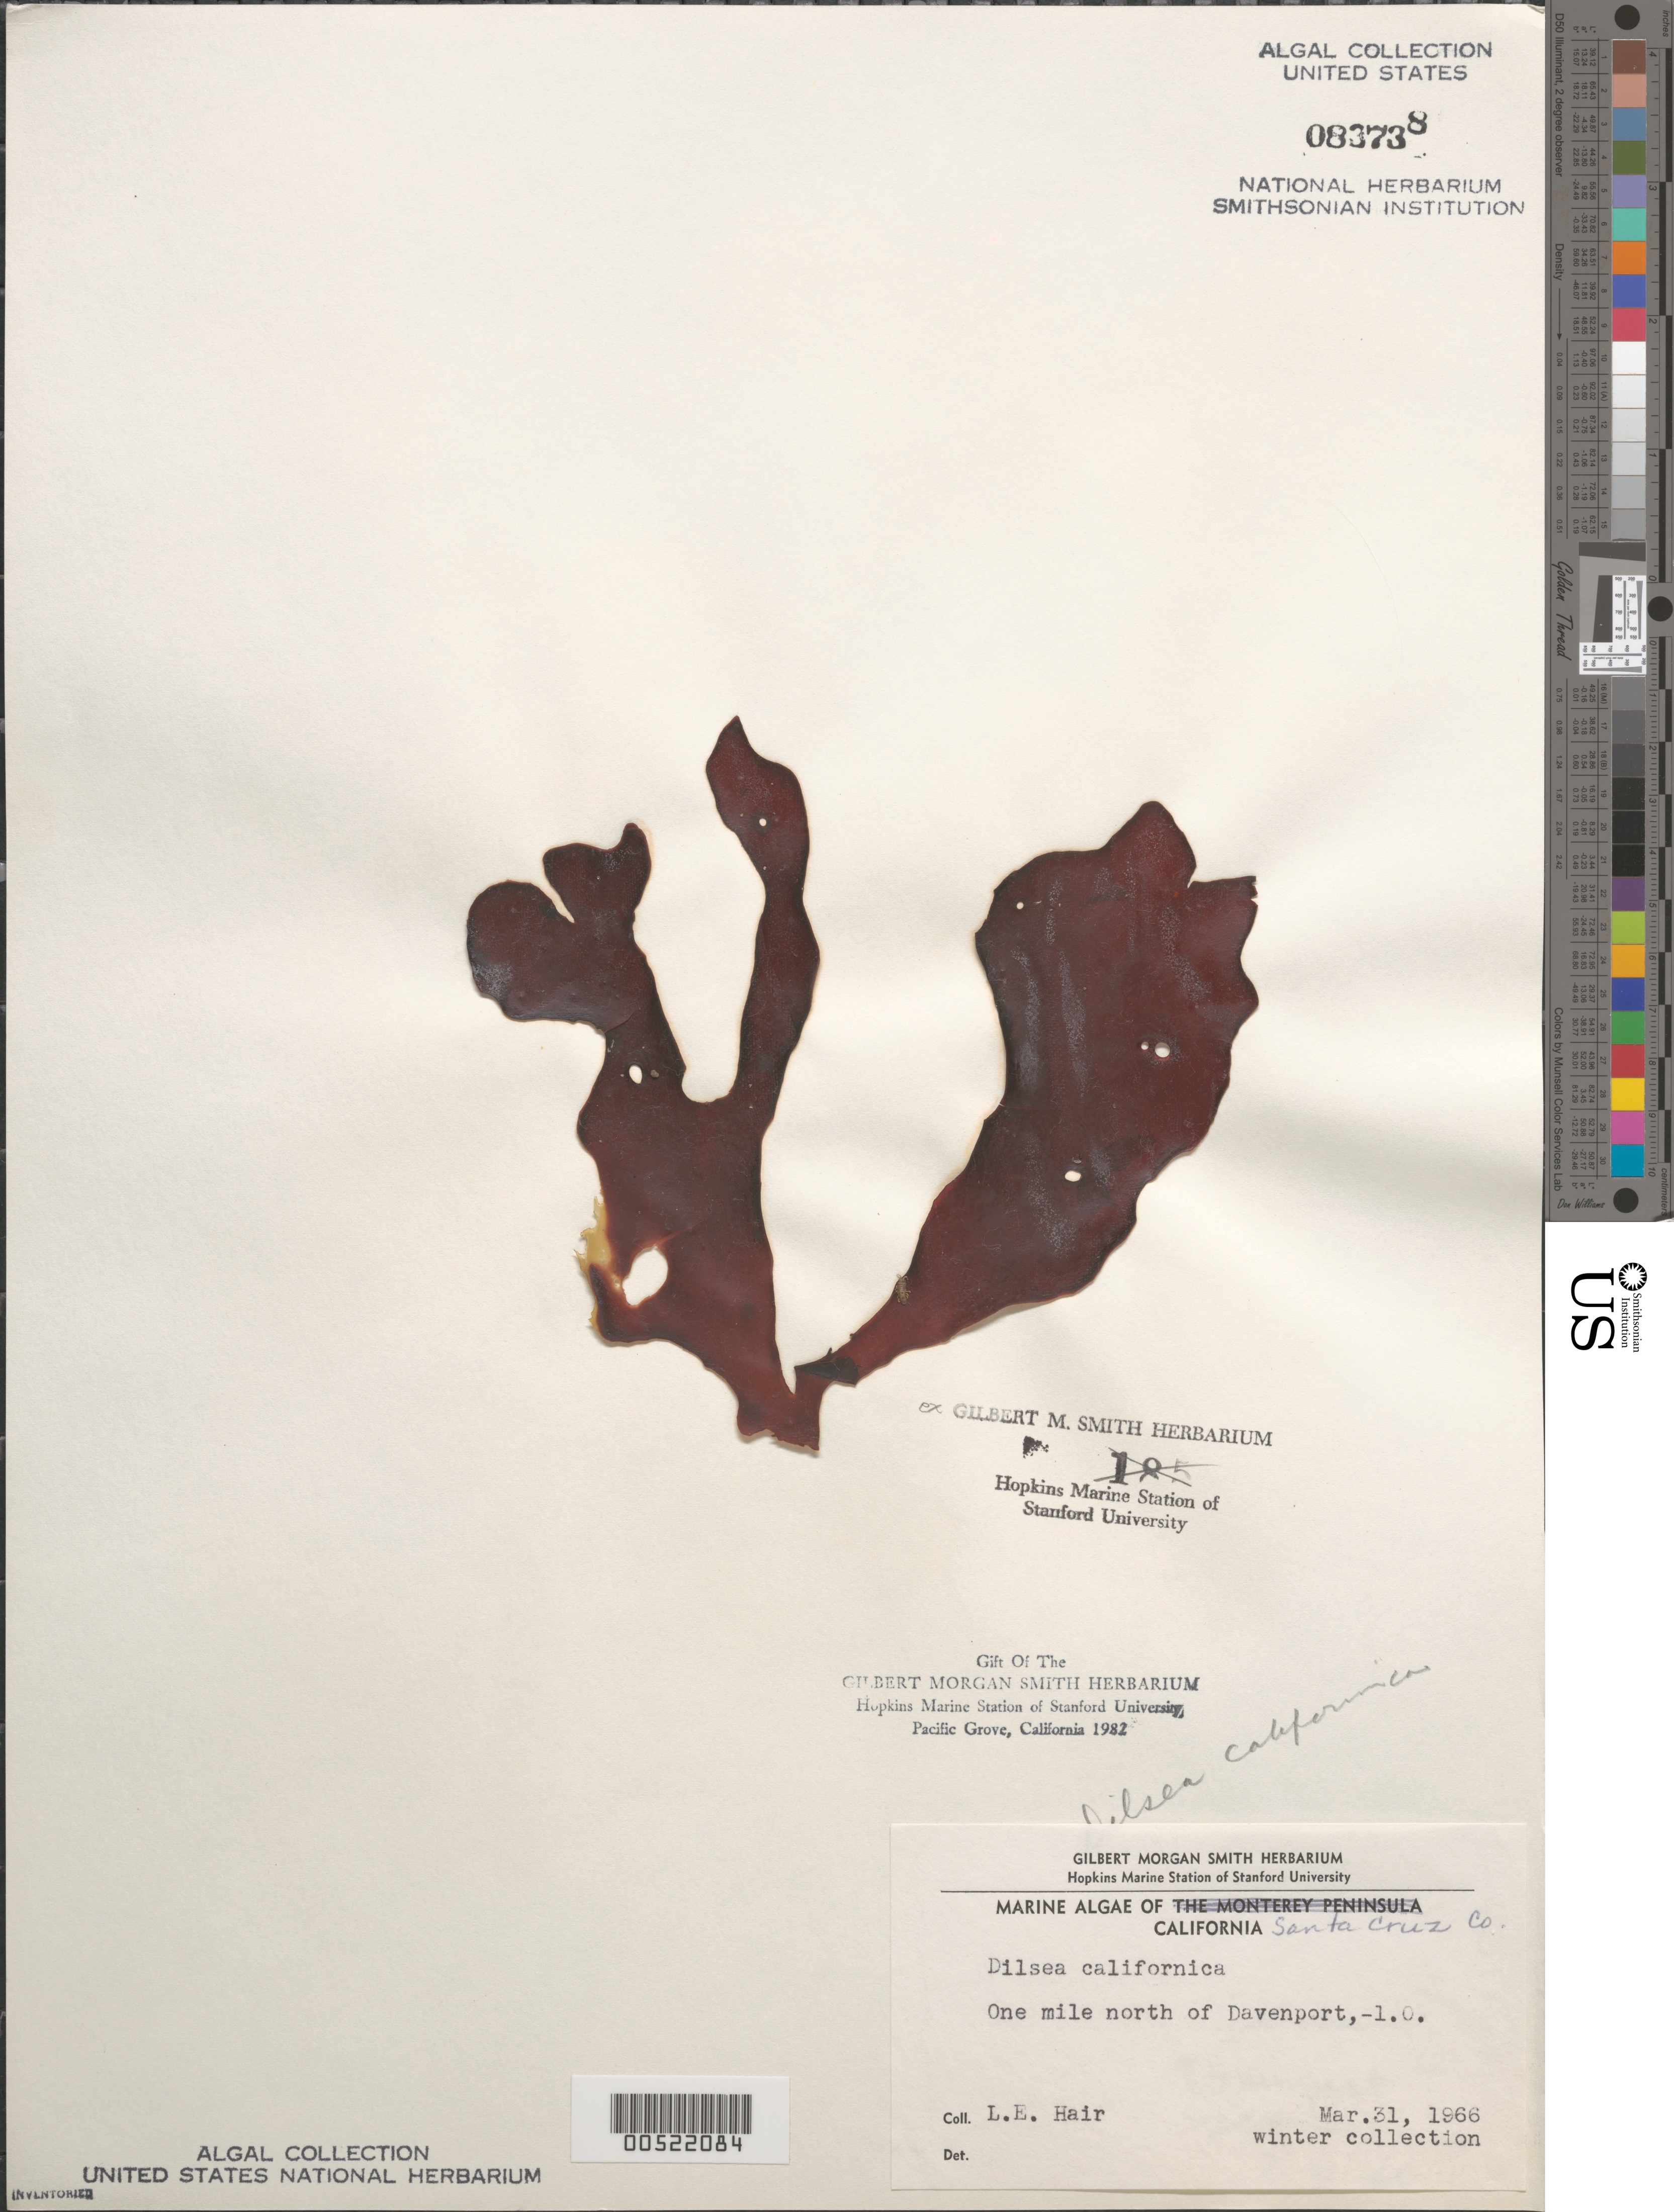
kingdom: Plantae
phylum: Rhodophyta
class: Florideophyceae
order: Gigartinales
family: Dumontiaceae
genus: Dilsea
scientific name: Dilsea californica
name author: (J. Agardh) Kuntze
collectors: L. Hair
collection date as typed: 31 Mar 1966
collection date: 1966-03-31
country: United States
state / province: California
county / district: Santa Cruz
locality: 1 mile north of Davenport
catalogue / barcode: US 83738